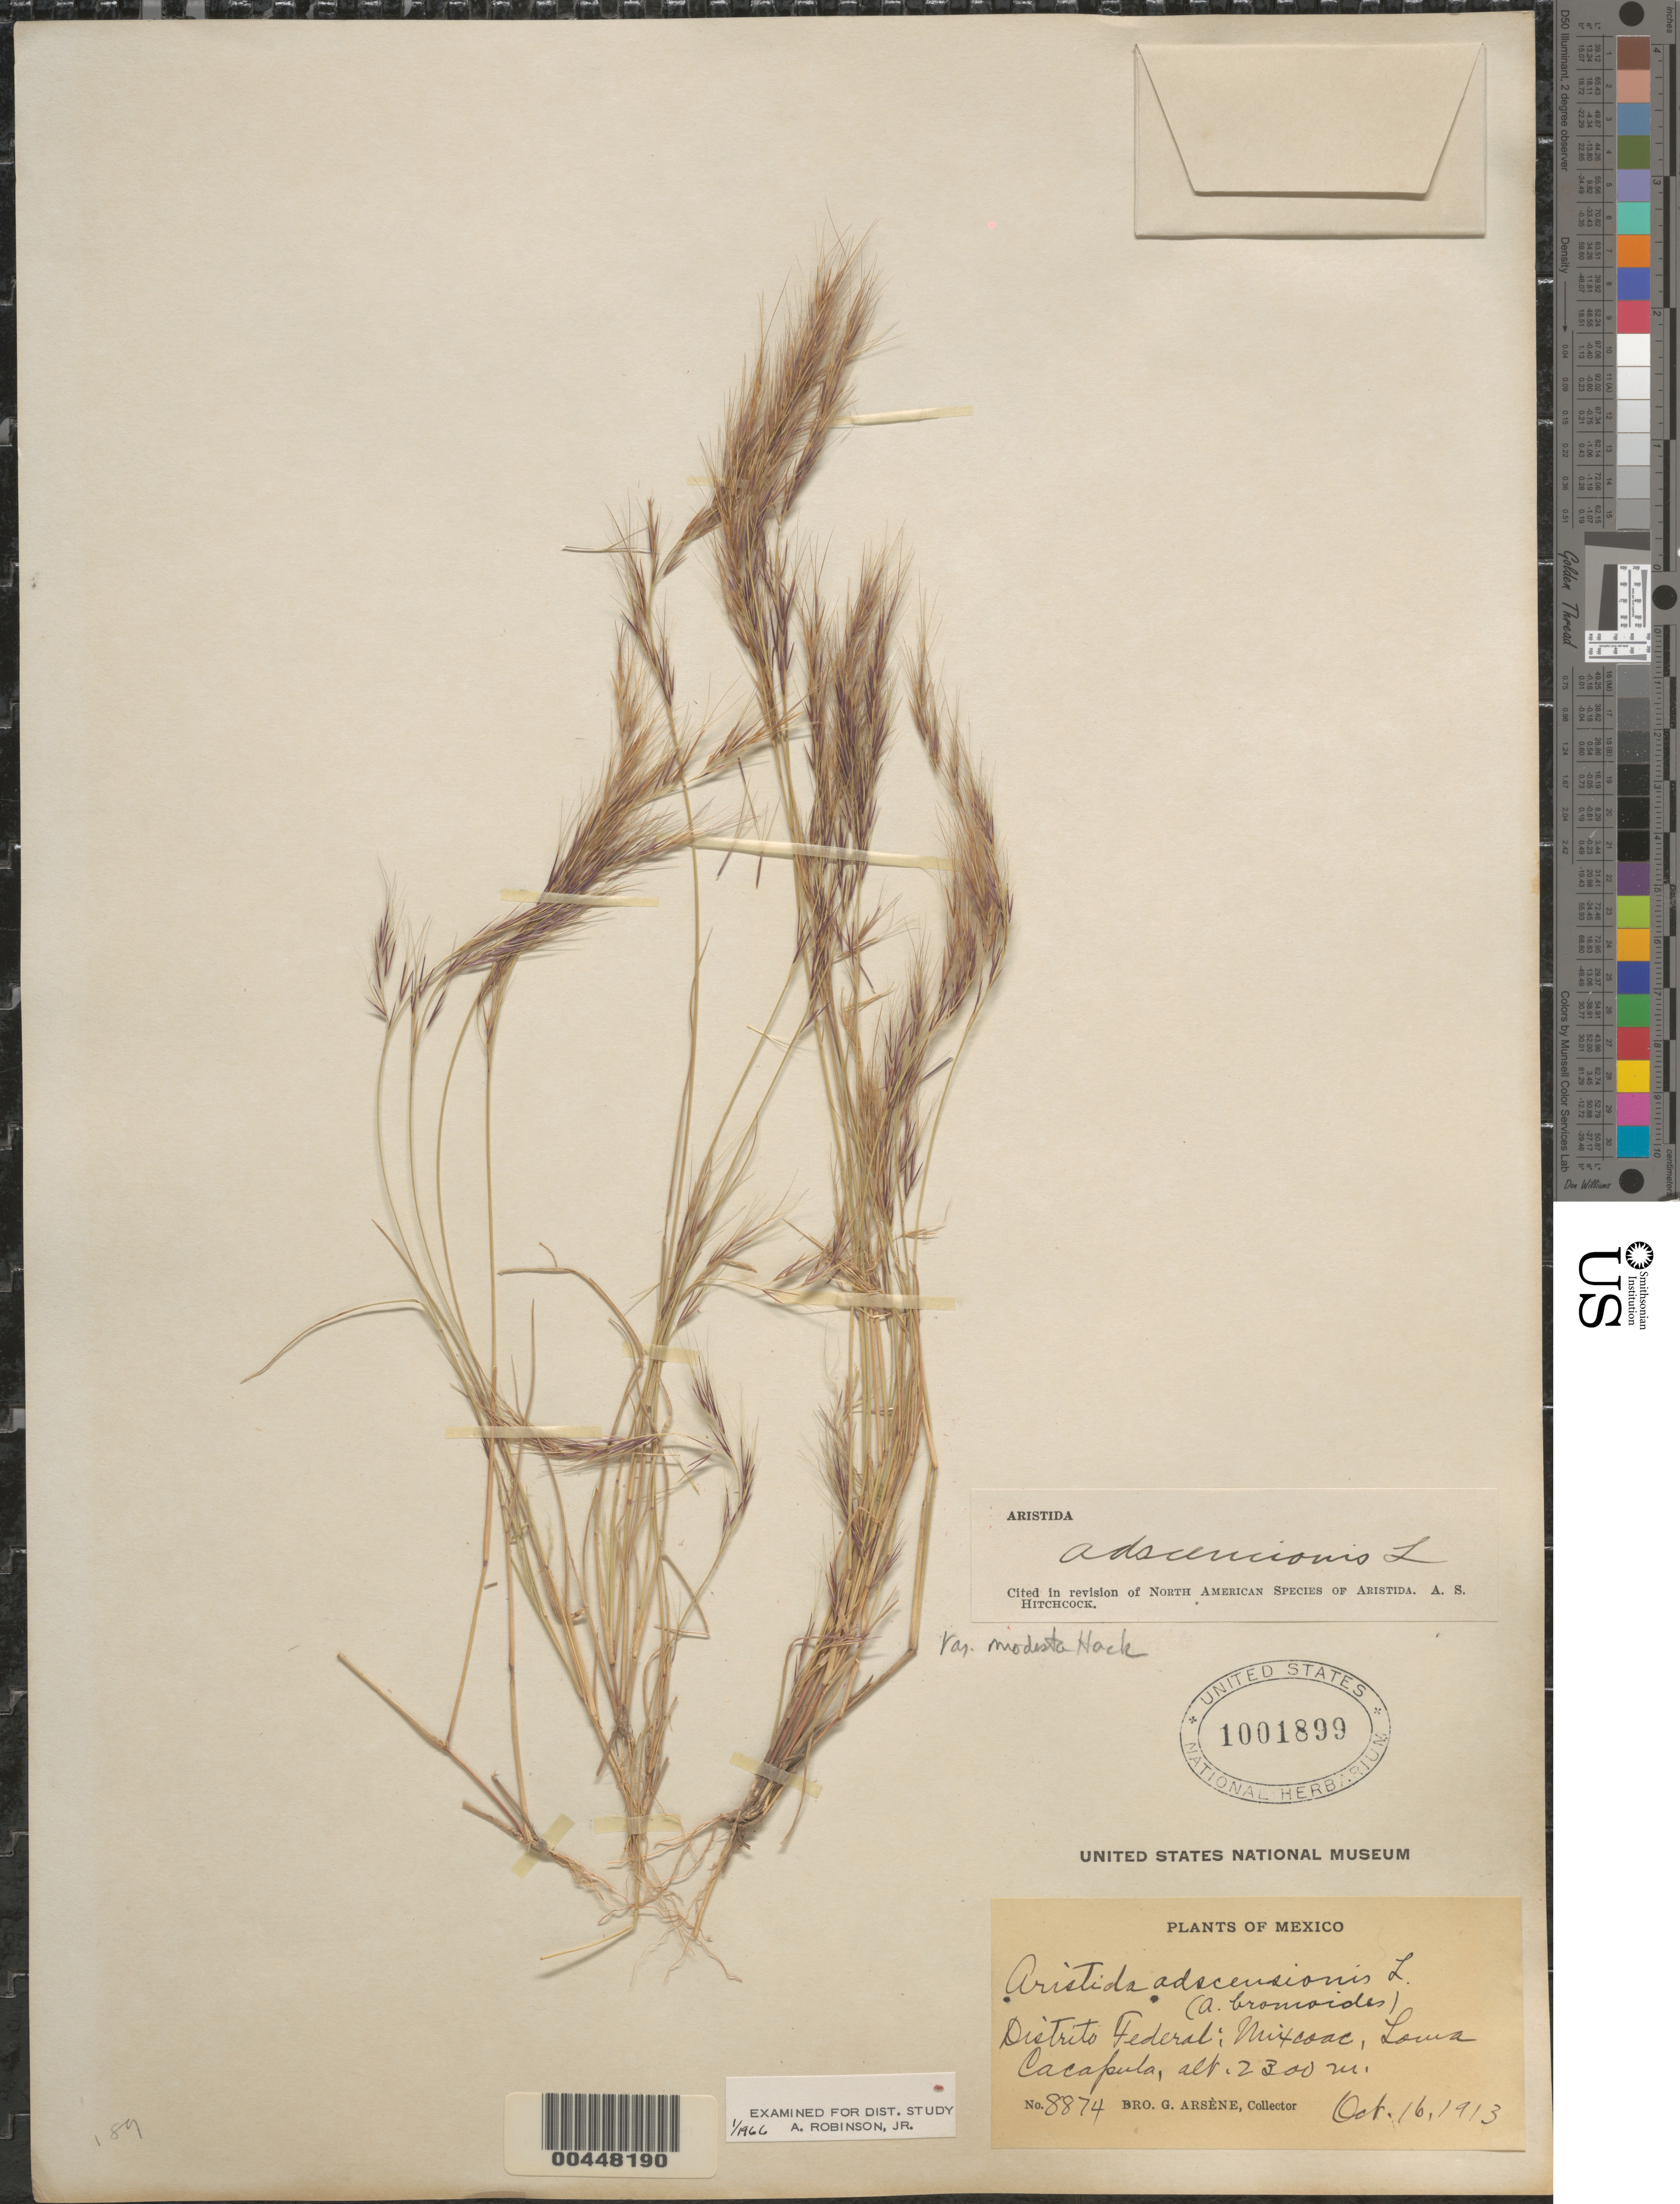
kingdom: Plantae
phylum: Tracheophyta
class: Liliopsida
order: Poales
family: Poaceae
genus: Aristida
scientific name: Aristida adscensionis var. modesta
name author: Hack. in Stuck.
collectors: Bro. G. Arsène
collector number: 8874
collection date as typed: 16 Oct 1913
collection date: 1913-10-16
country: Mexico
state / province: Distrito Federal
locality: Mixcoac, Lowa Cacapula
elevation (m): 2300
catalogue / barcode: US 1001899